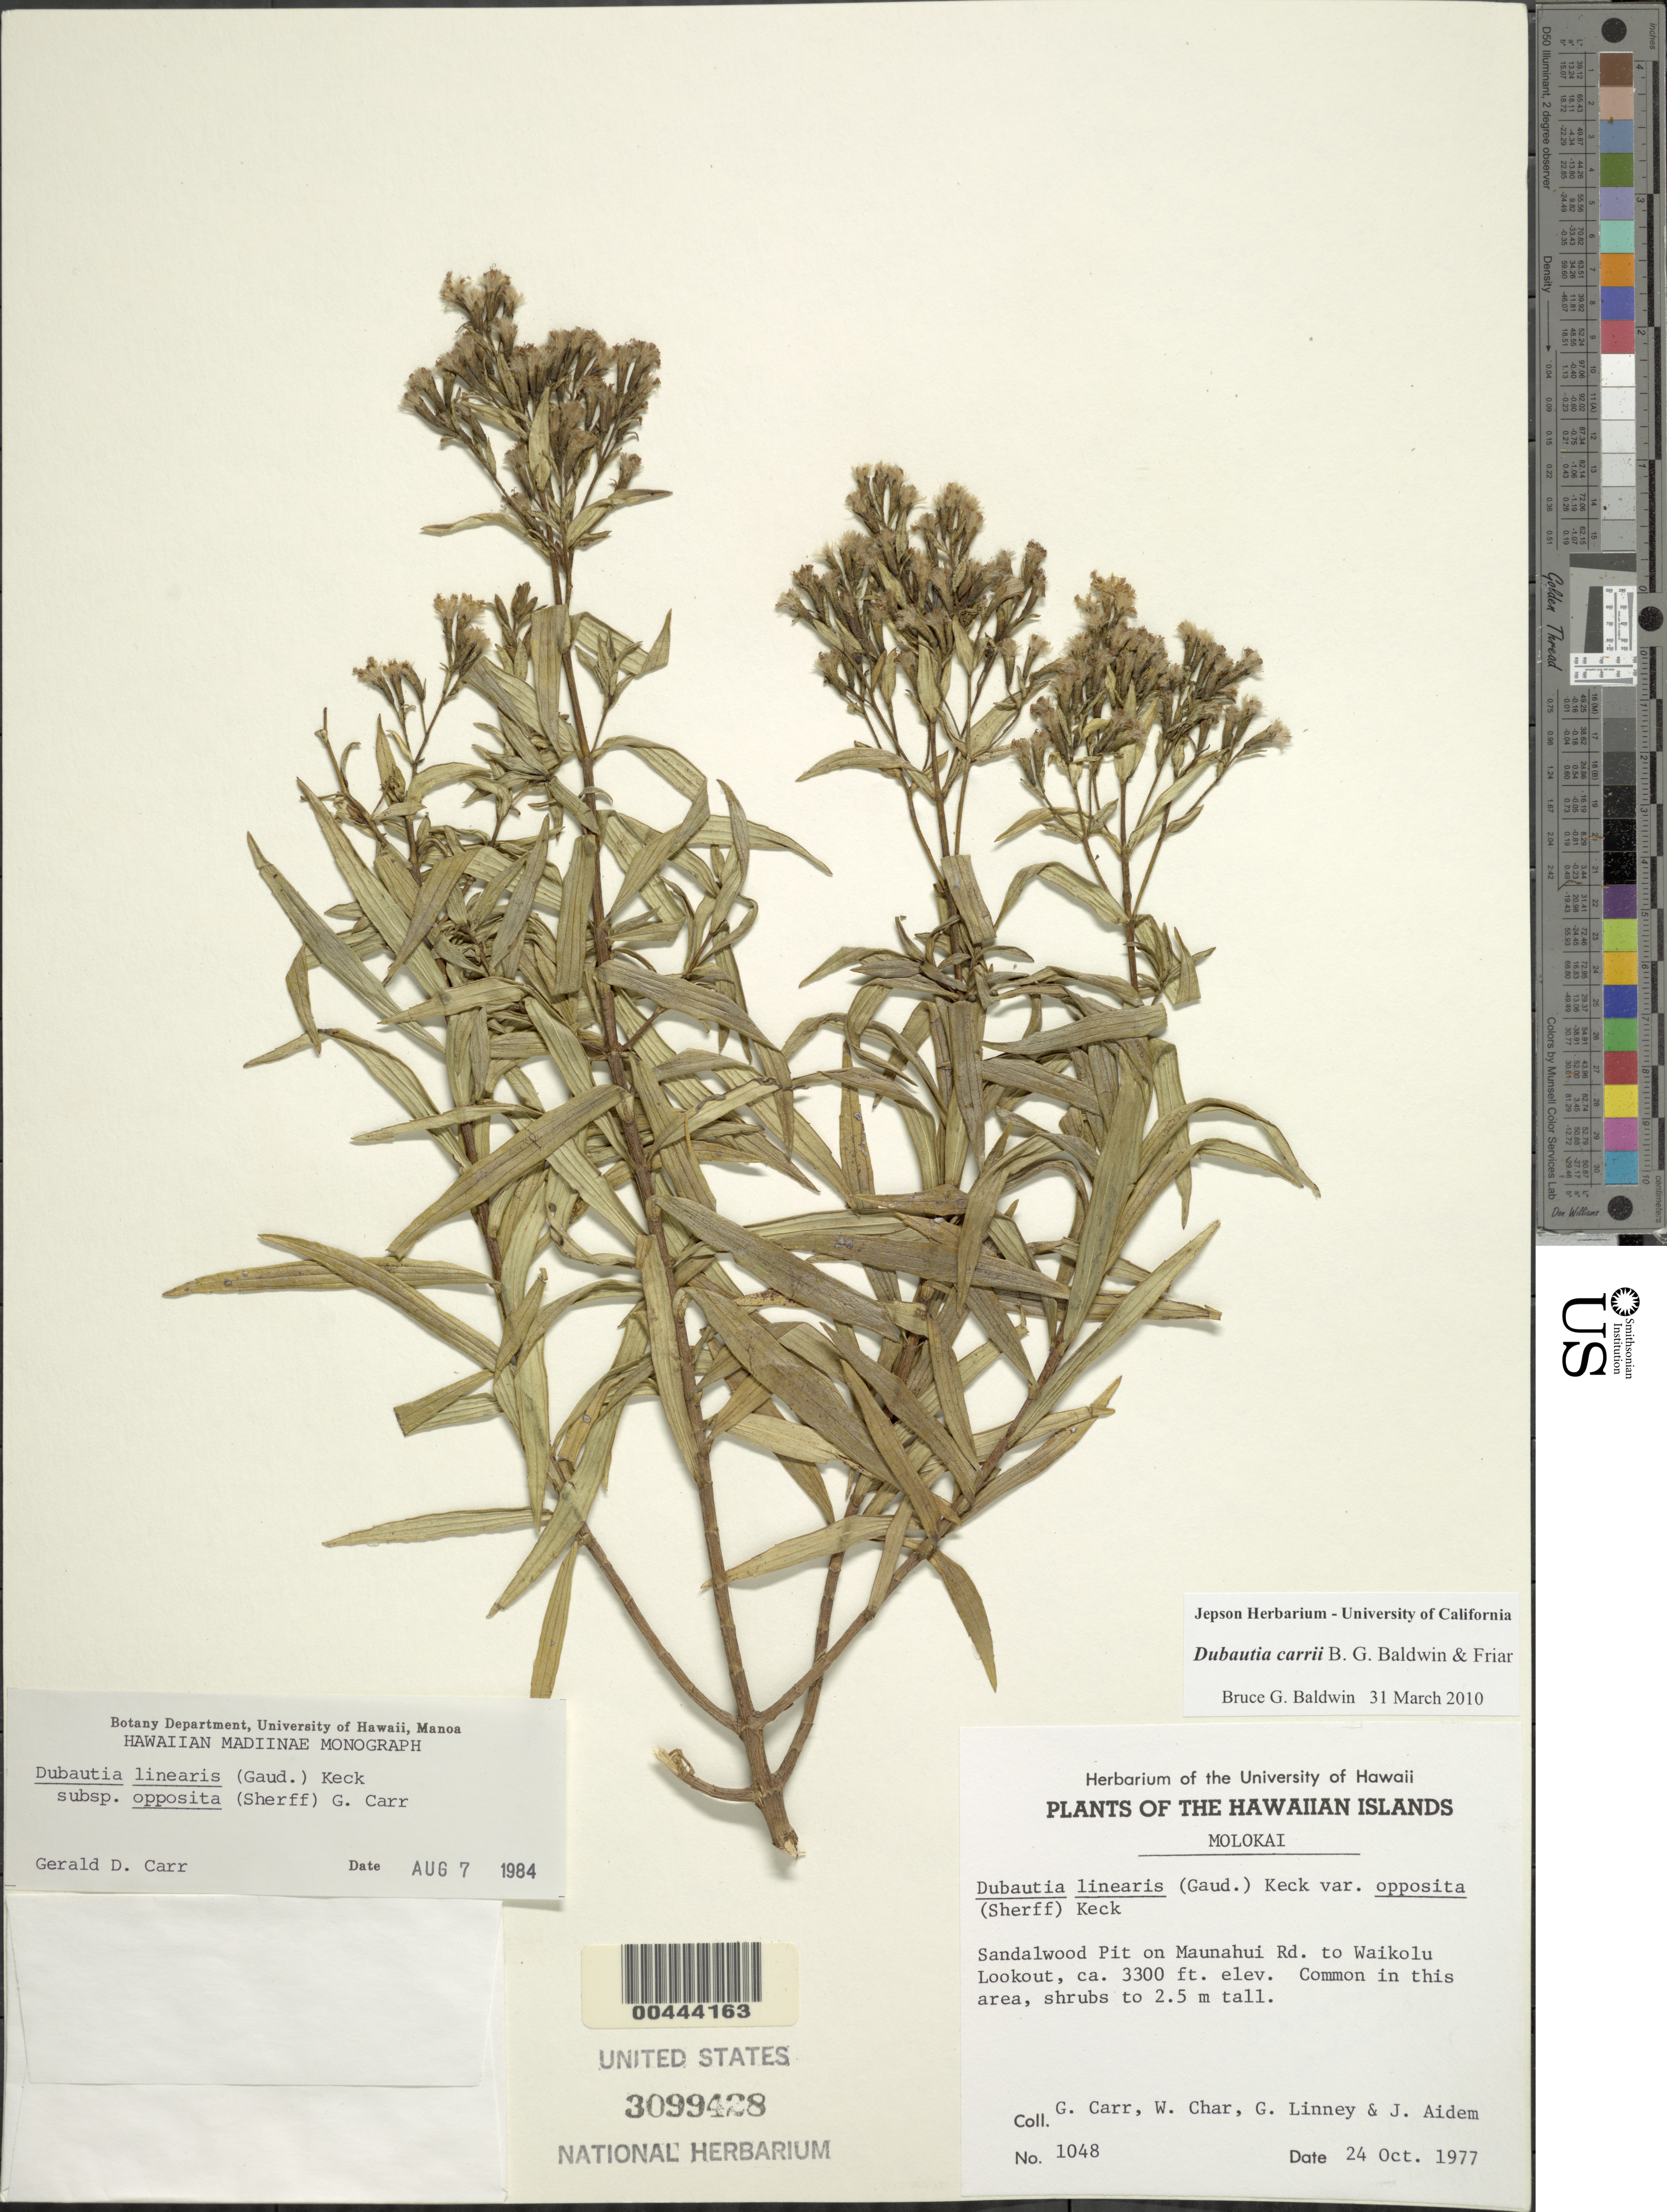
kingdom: Plantae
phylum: Tracheophyta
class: Magnoliopsida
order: Asterales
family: Asteraceae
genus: Dubautia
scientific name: Dubautia carrii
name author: B.G. Baldwin & Friar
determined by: Baldwin, B. G.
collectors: G. D. Carr, W. Char, G. Linney & J. Aidem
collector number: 1048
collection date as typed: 24 Oct 1977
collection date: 1977-10-24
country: United States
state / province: Hawaii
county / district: Maui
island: Moloka'i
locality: Sandalwood Pit on Maunahui Rd. to Waikolu Lookout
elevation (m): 1006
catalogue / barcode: US 3099428